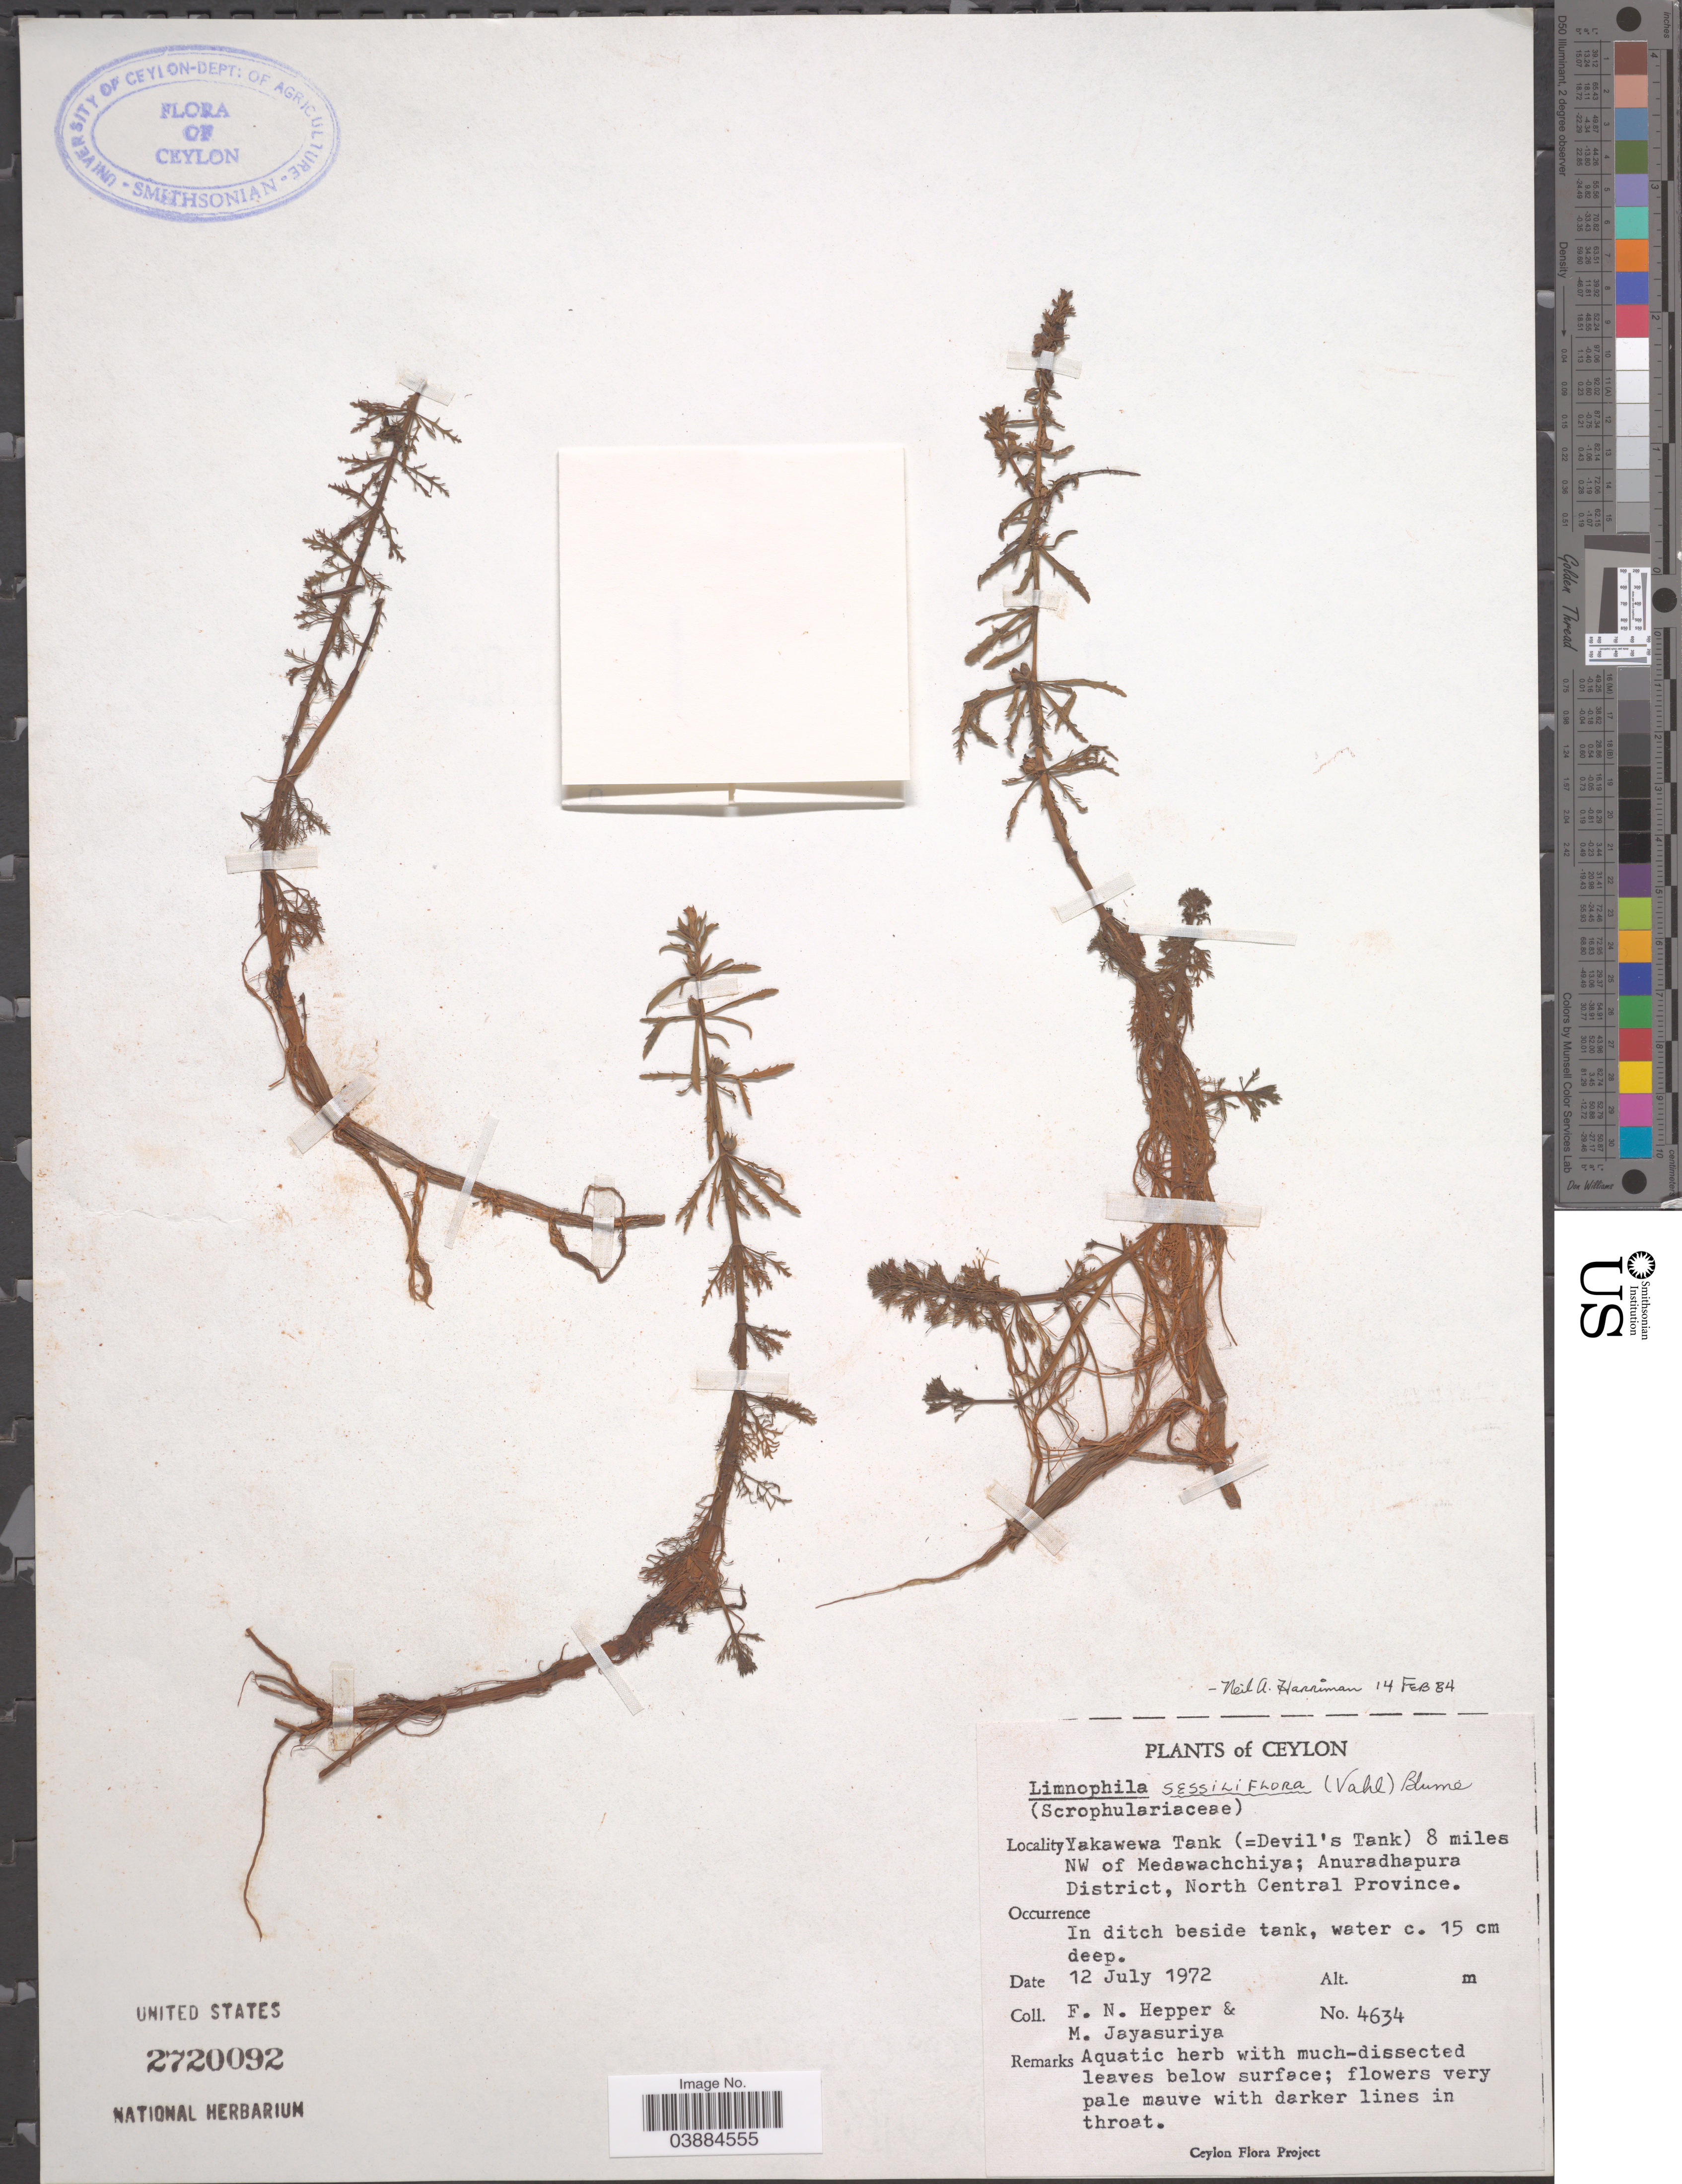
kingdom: Plantae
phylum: Tracheophyta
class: Magnoliopsida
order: Lamiales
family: Plantaginaceae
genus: Limnophila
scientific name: Limnophila sessiliflora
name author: (Vahl) Blume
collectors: F. Hepper & M. Jayasuriya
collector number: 4634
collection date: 1972-07-12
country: Sri Lanka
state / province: North Central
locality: Ceylon. Yakawewa Tank (+Devil's Tank) 8 miles NW of Medawachchiya; Anuradhapura District.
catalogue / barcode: US 2720092